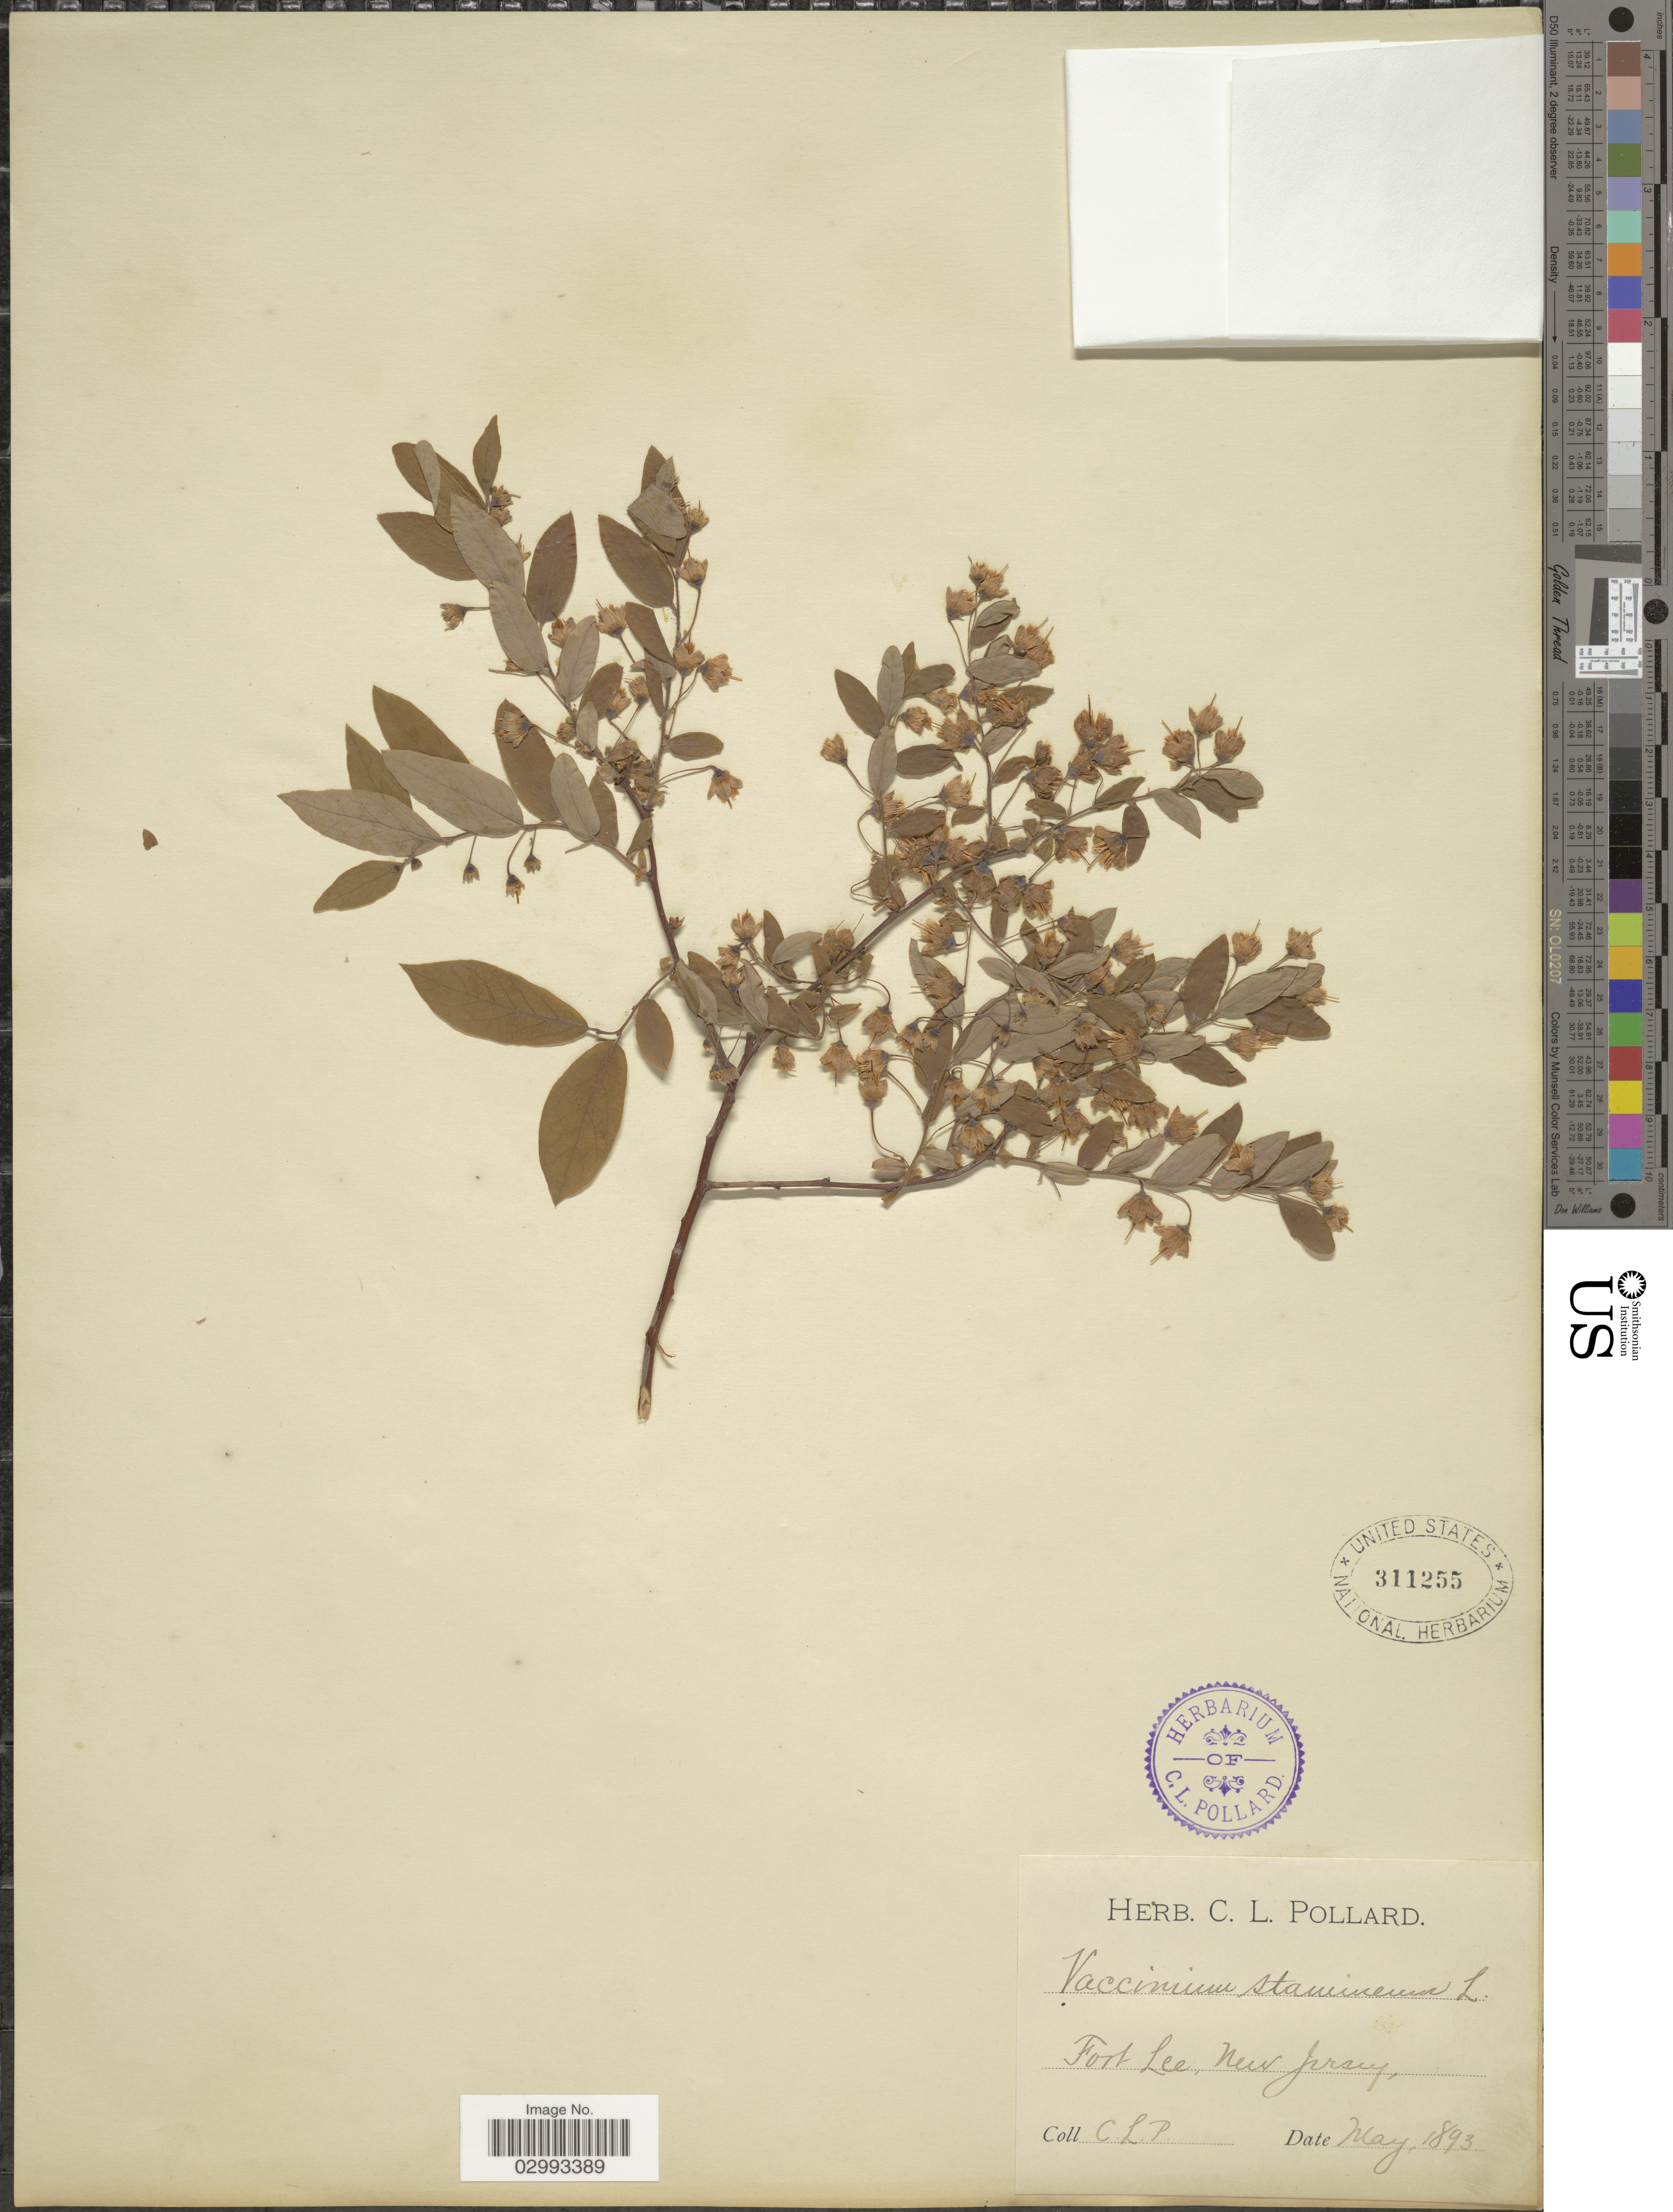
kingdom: Plantae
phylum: Tracheophyta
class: Magnoliopsida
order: Ericales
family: Ericaceae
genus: Polycodium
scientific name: Polycodium stamineum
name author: (L.) Greene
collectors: C. L. Pollard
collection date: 1893-05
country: United States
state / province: New Jersey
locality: Fort Lee.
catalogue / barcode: US 311255